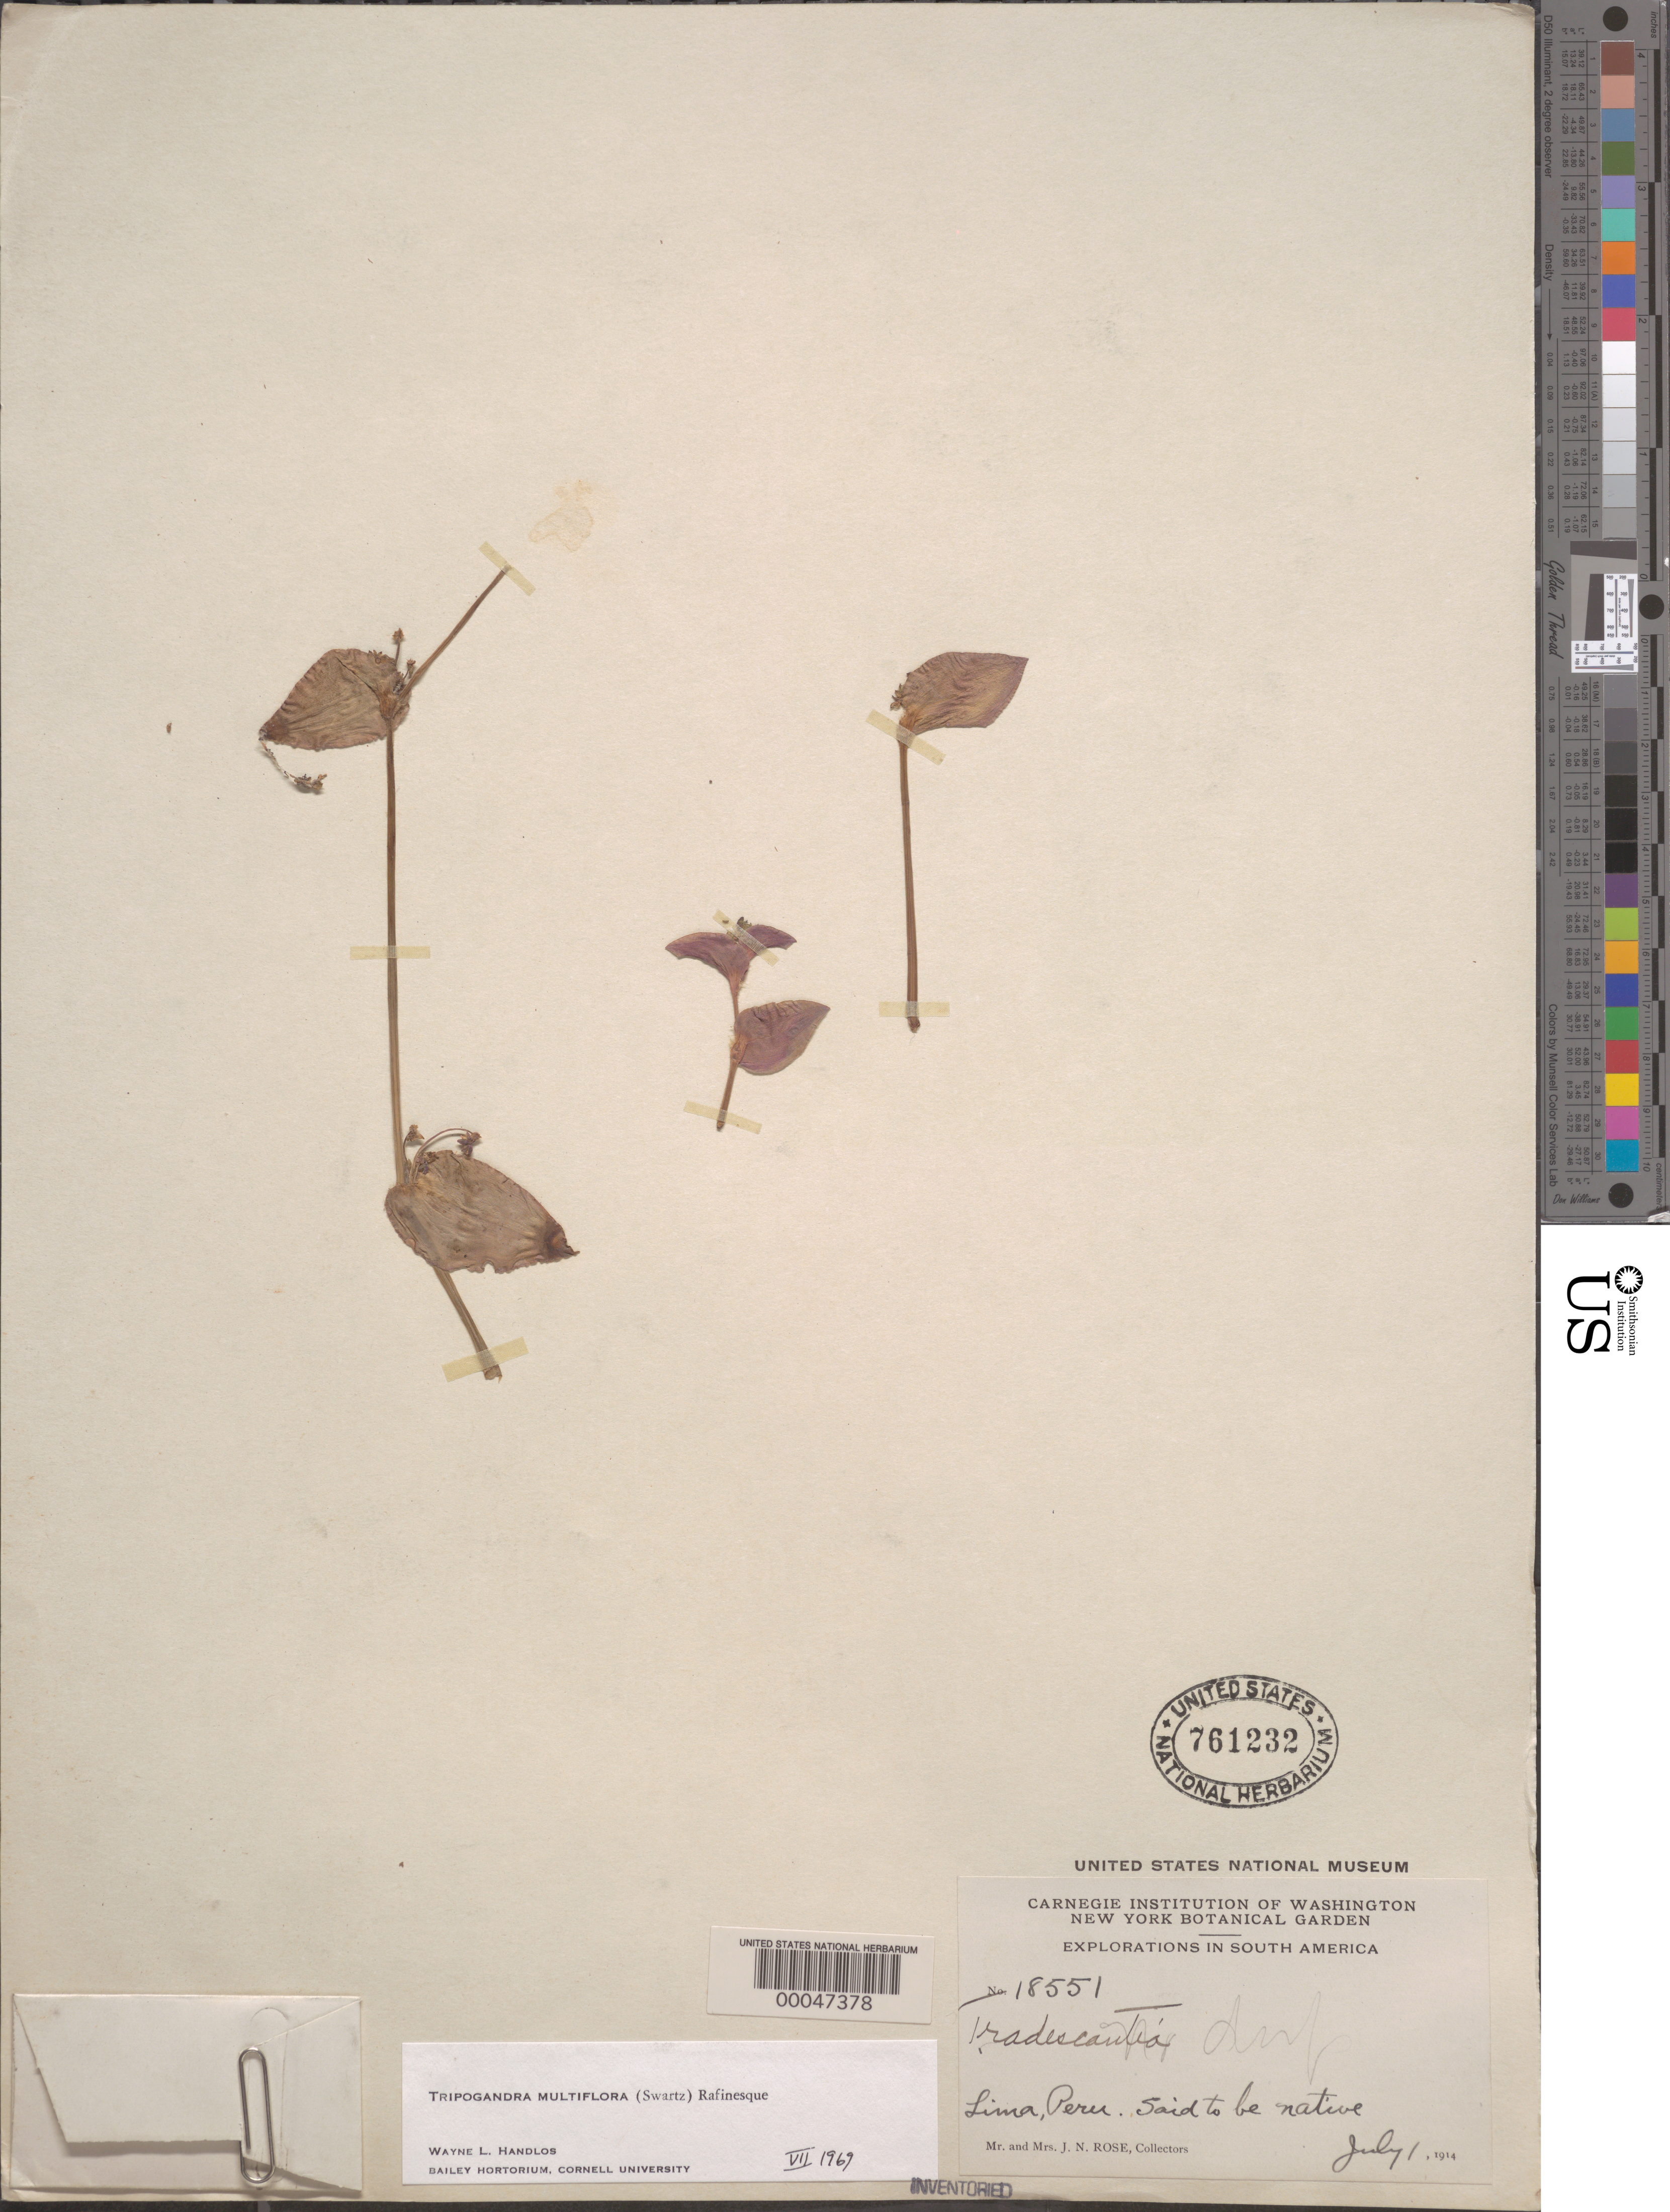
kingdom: Plantae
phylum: Tracheophyta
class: Liliopsida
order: Commelinales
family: Commelinaceae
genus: Tripogandra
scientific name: Tripogandra multiflora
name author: (Sw.) Raf.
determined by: Handlos, W. L.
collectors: J. N. Rose & J. N. Rose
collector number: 18551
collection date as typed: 01 Jul 1914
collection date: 1914-07-01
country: Peru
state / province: Lima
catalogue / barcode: US 761232